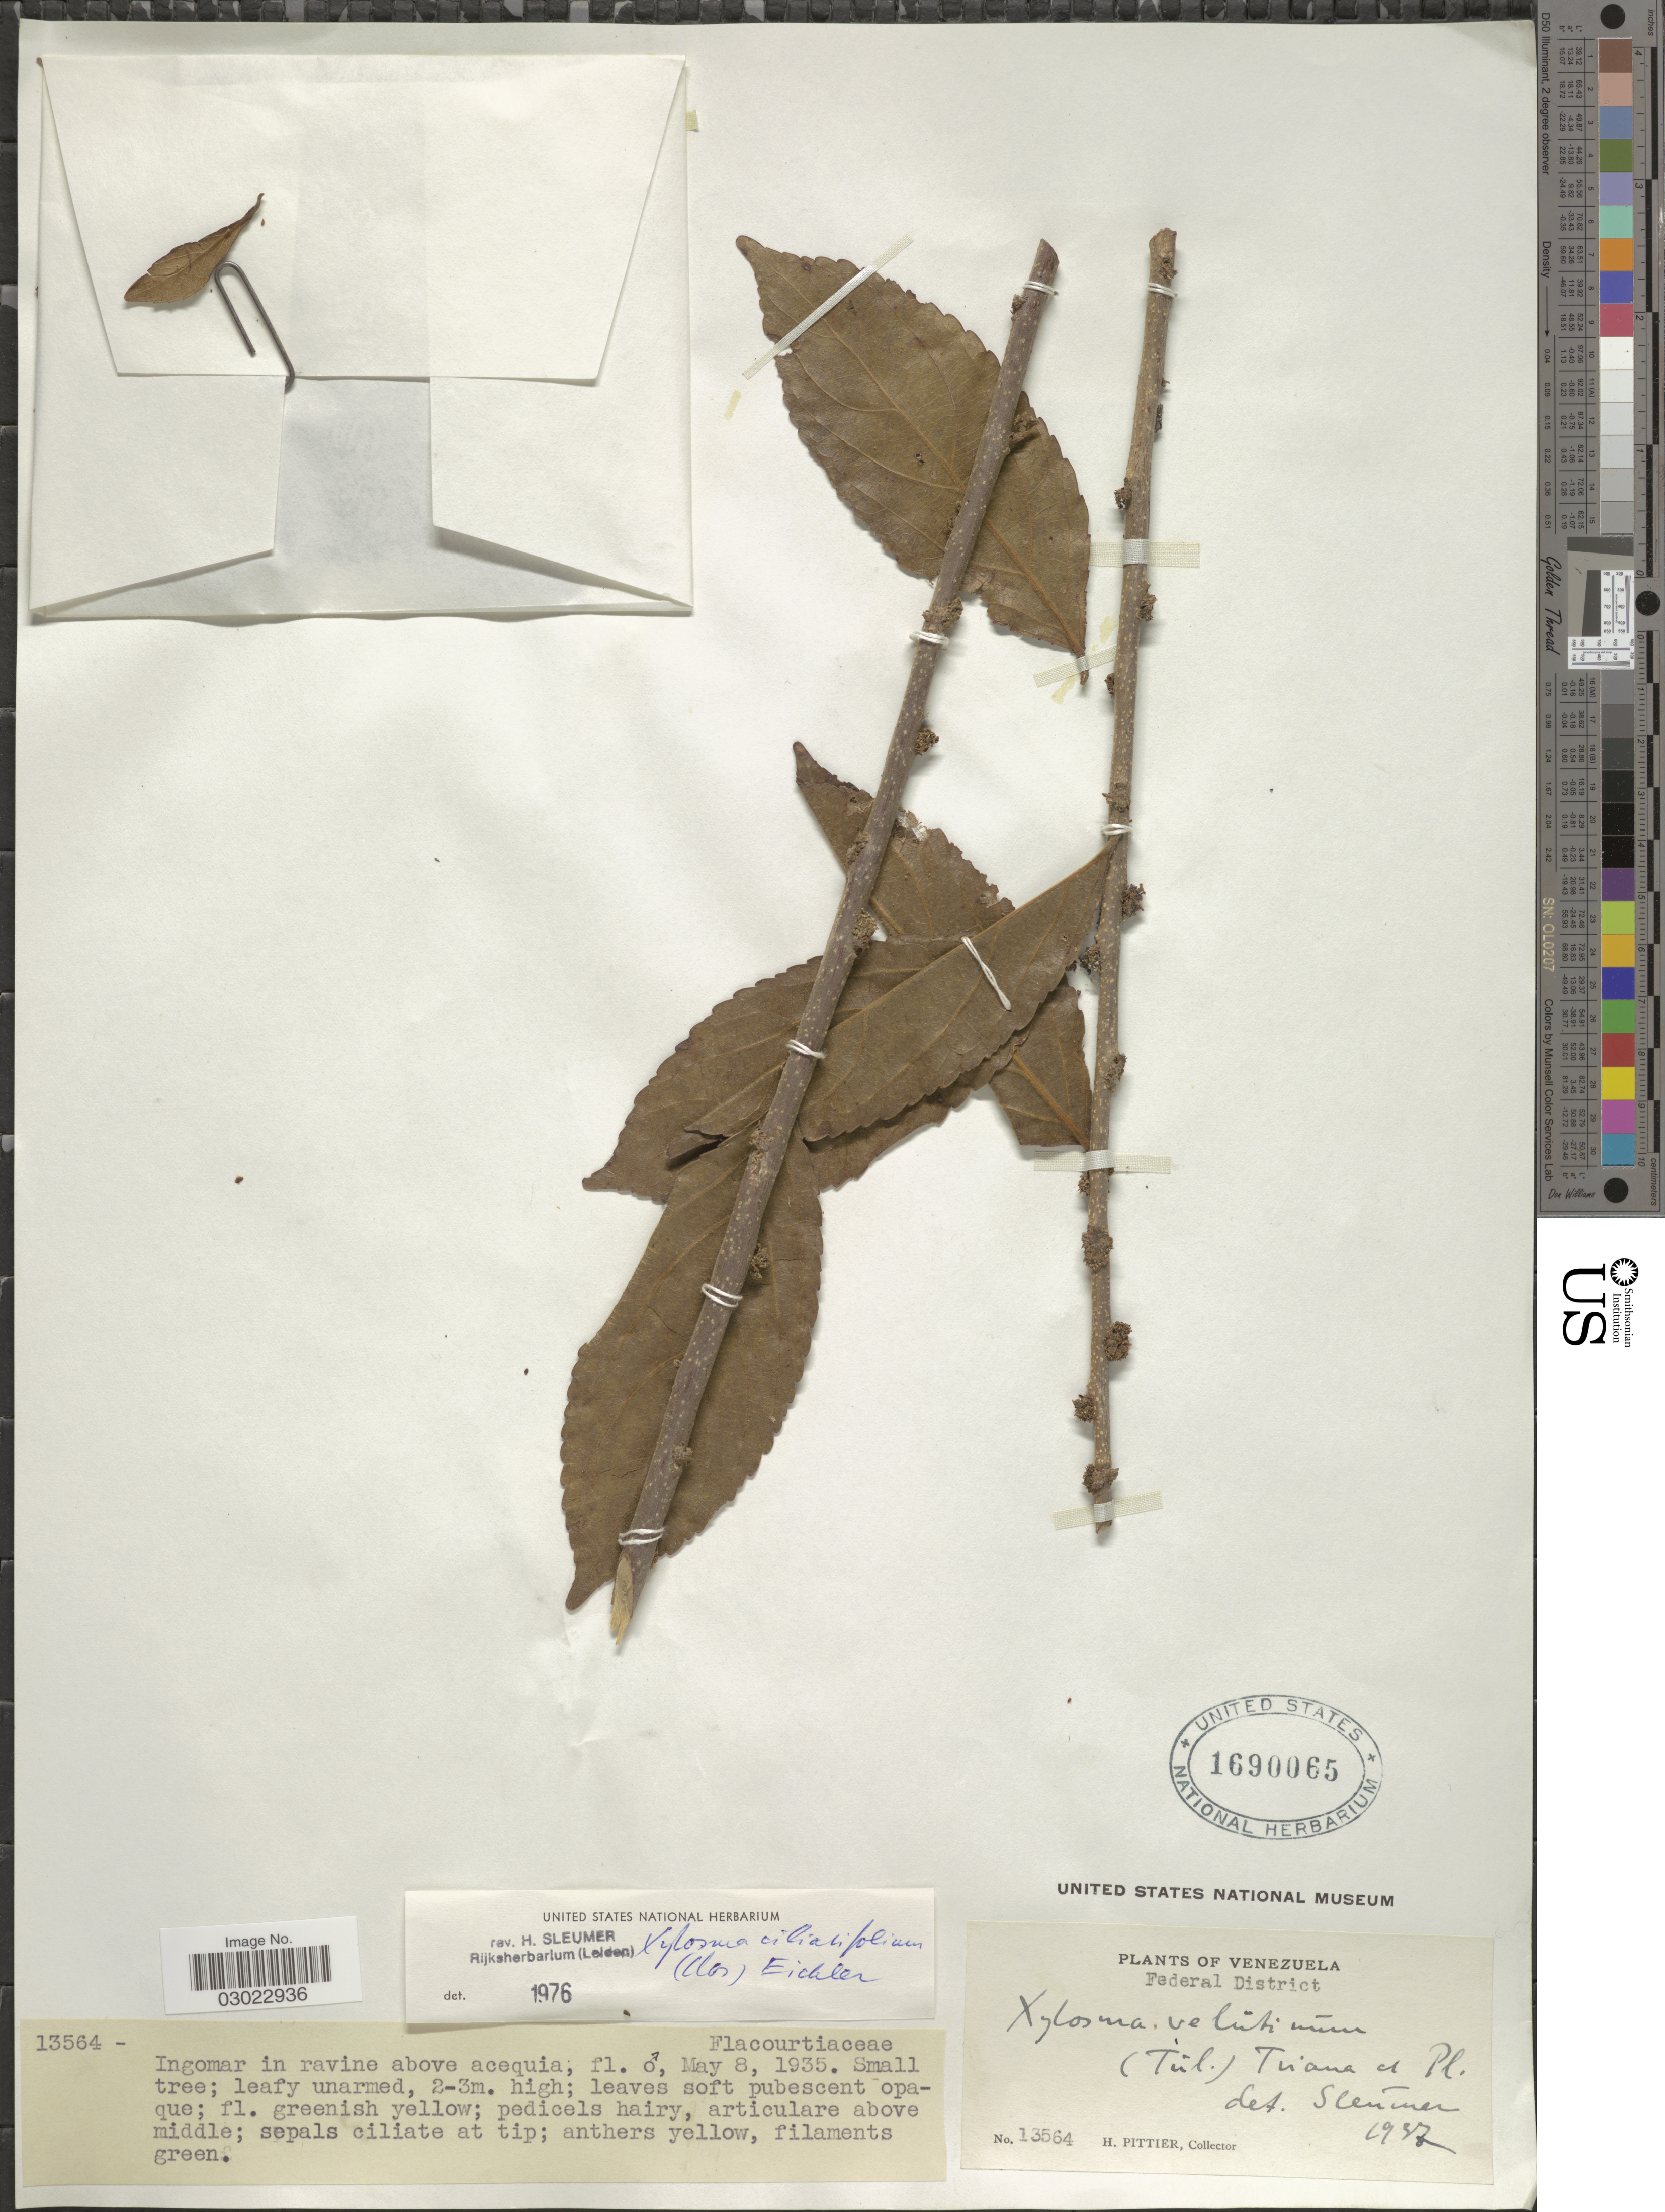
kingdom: Plantae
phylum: Tracheophyta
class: Magnoliopsida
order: Malpighiales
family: Salicaceae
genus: Xylosma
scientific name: Xylosma ciliatifolia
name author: (Clos) Eichler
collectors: H. F. Pittier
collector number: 13564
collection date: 1935-05-08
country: Venezuela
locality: Federal District. Ingomar in ravine above acequia.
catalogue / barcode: US 1690065